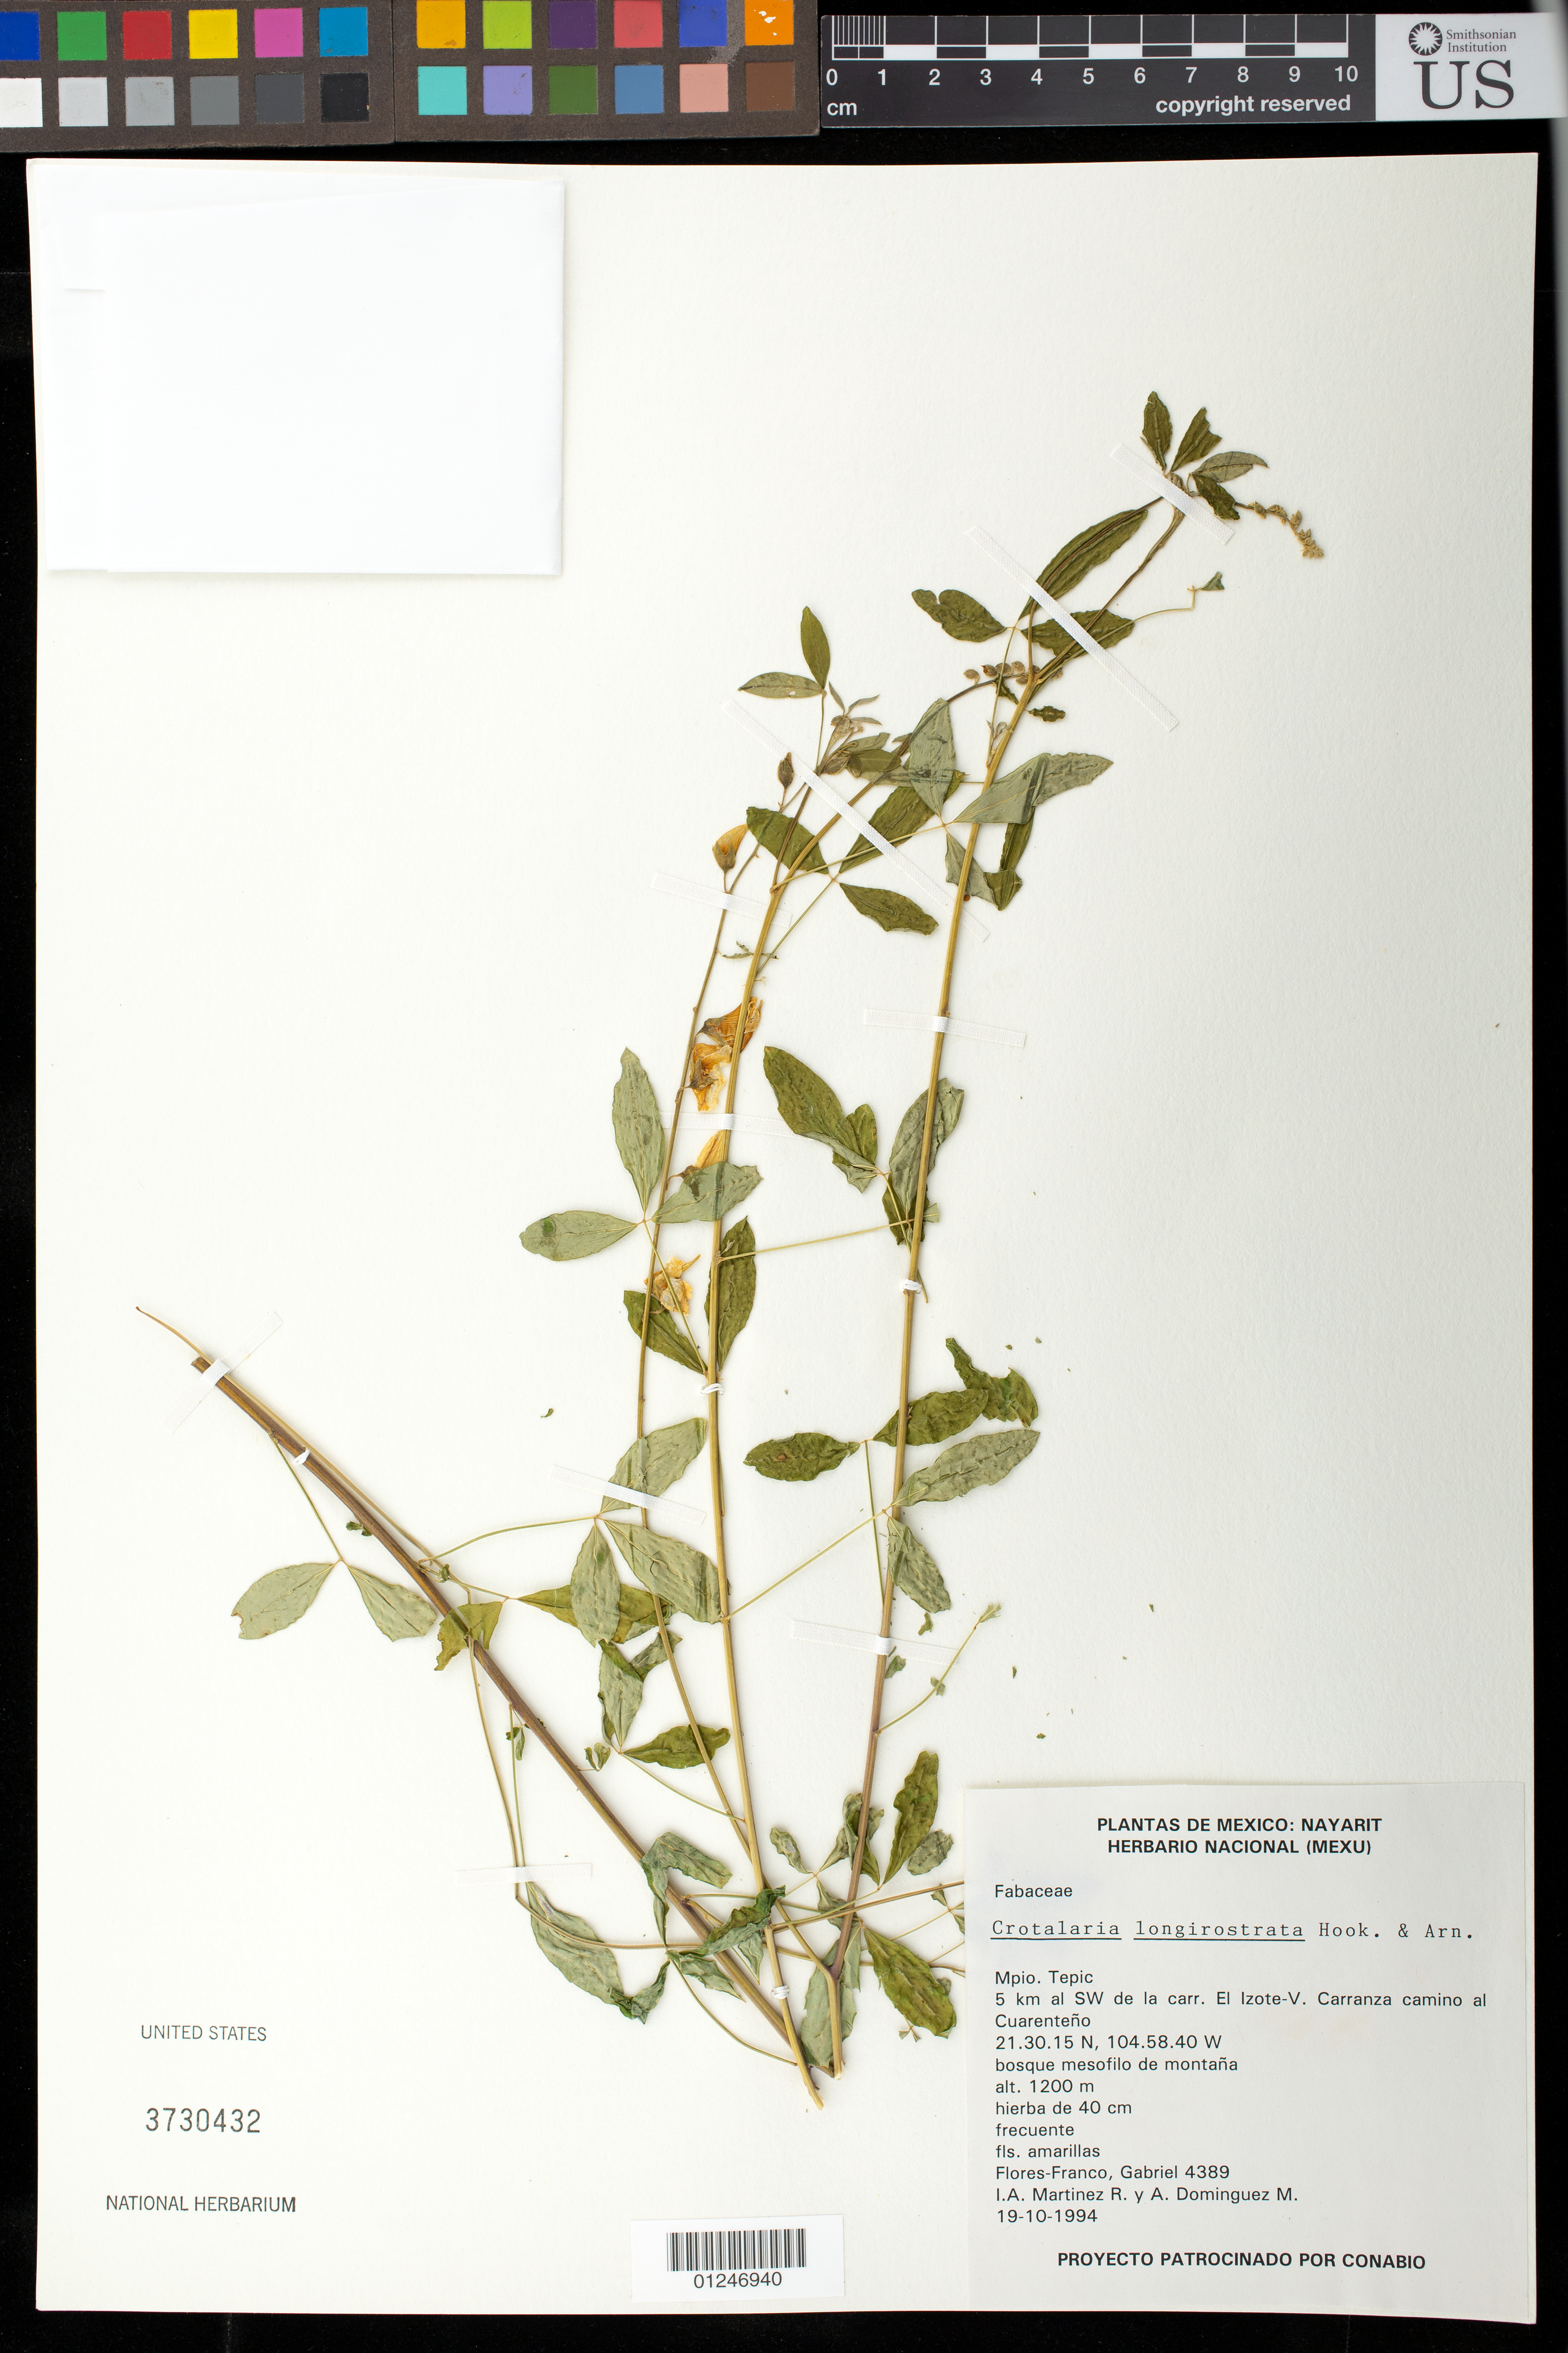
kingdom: Plantae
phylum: Tracheophyta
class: Magnoliopsida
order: Fabales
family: Fabaceae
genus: Crotalaria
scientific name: Crotalaria longirostrata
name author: Hook. & Arn.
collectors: G. Flores F., I. A. Martinez R. & A. Dominguez M.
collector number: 4389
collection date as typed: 19 Oct 1994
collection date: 1994-10-19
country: Mexico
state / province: Nayarit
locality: Mpio. Tepic, 5 km al SW de la carr. El Izote-V. Carranza, camino al Cuarenteño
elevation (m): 1200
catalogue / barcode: US 3730432